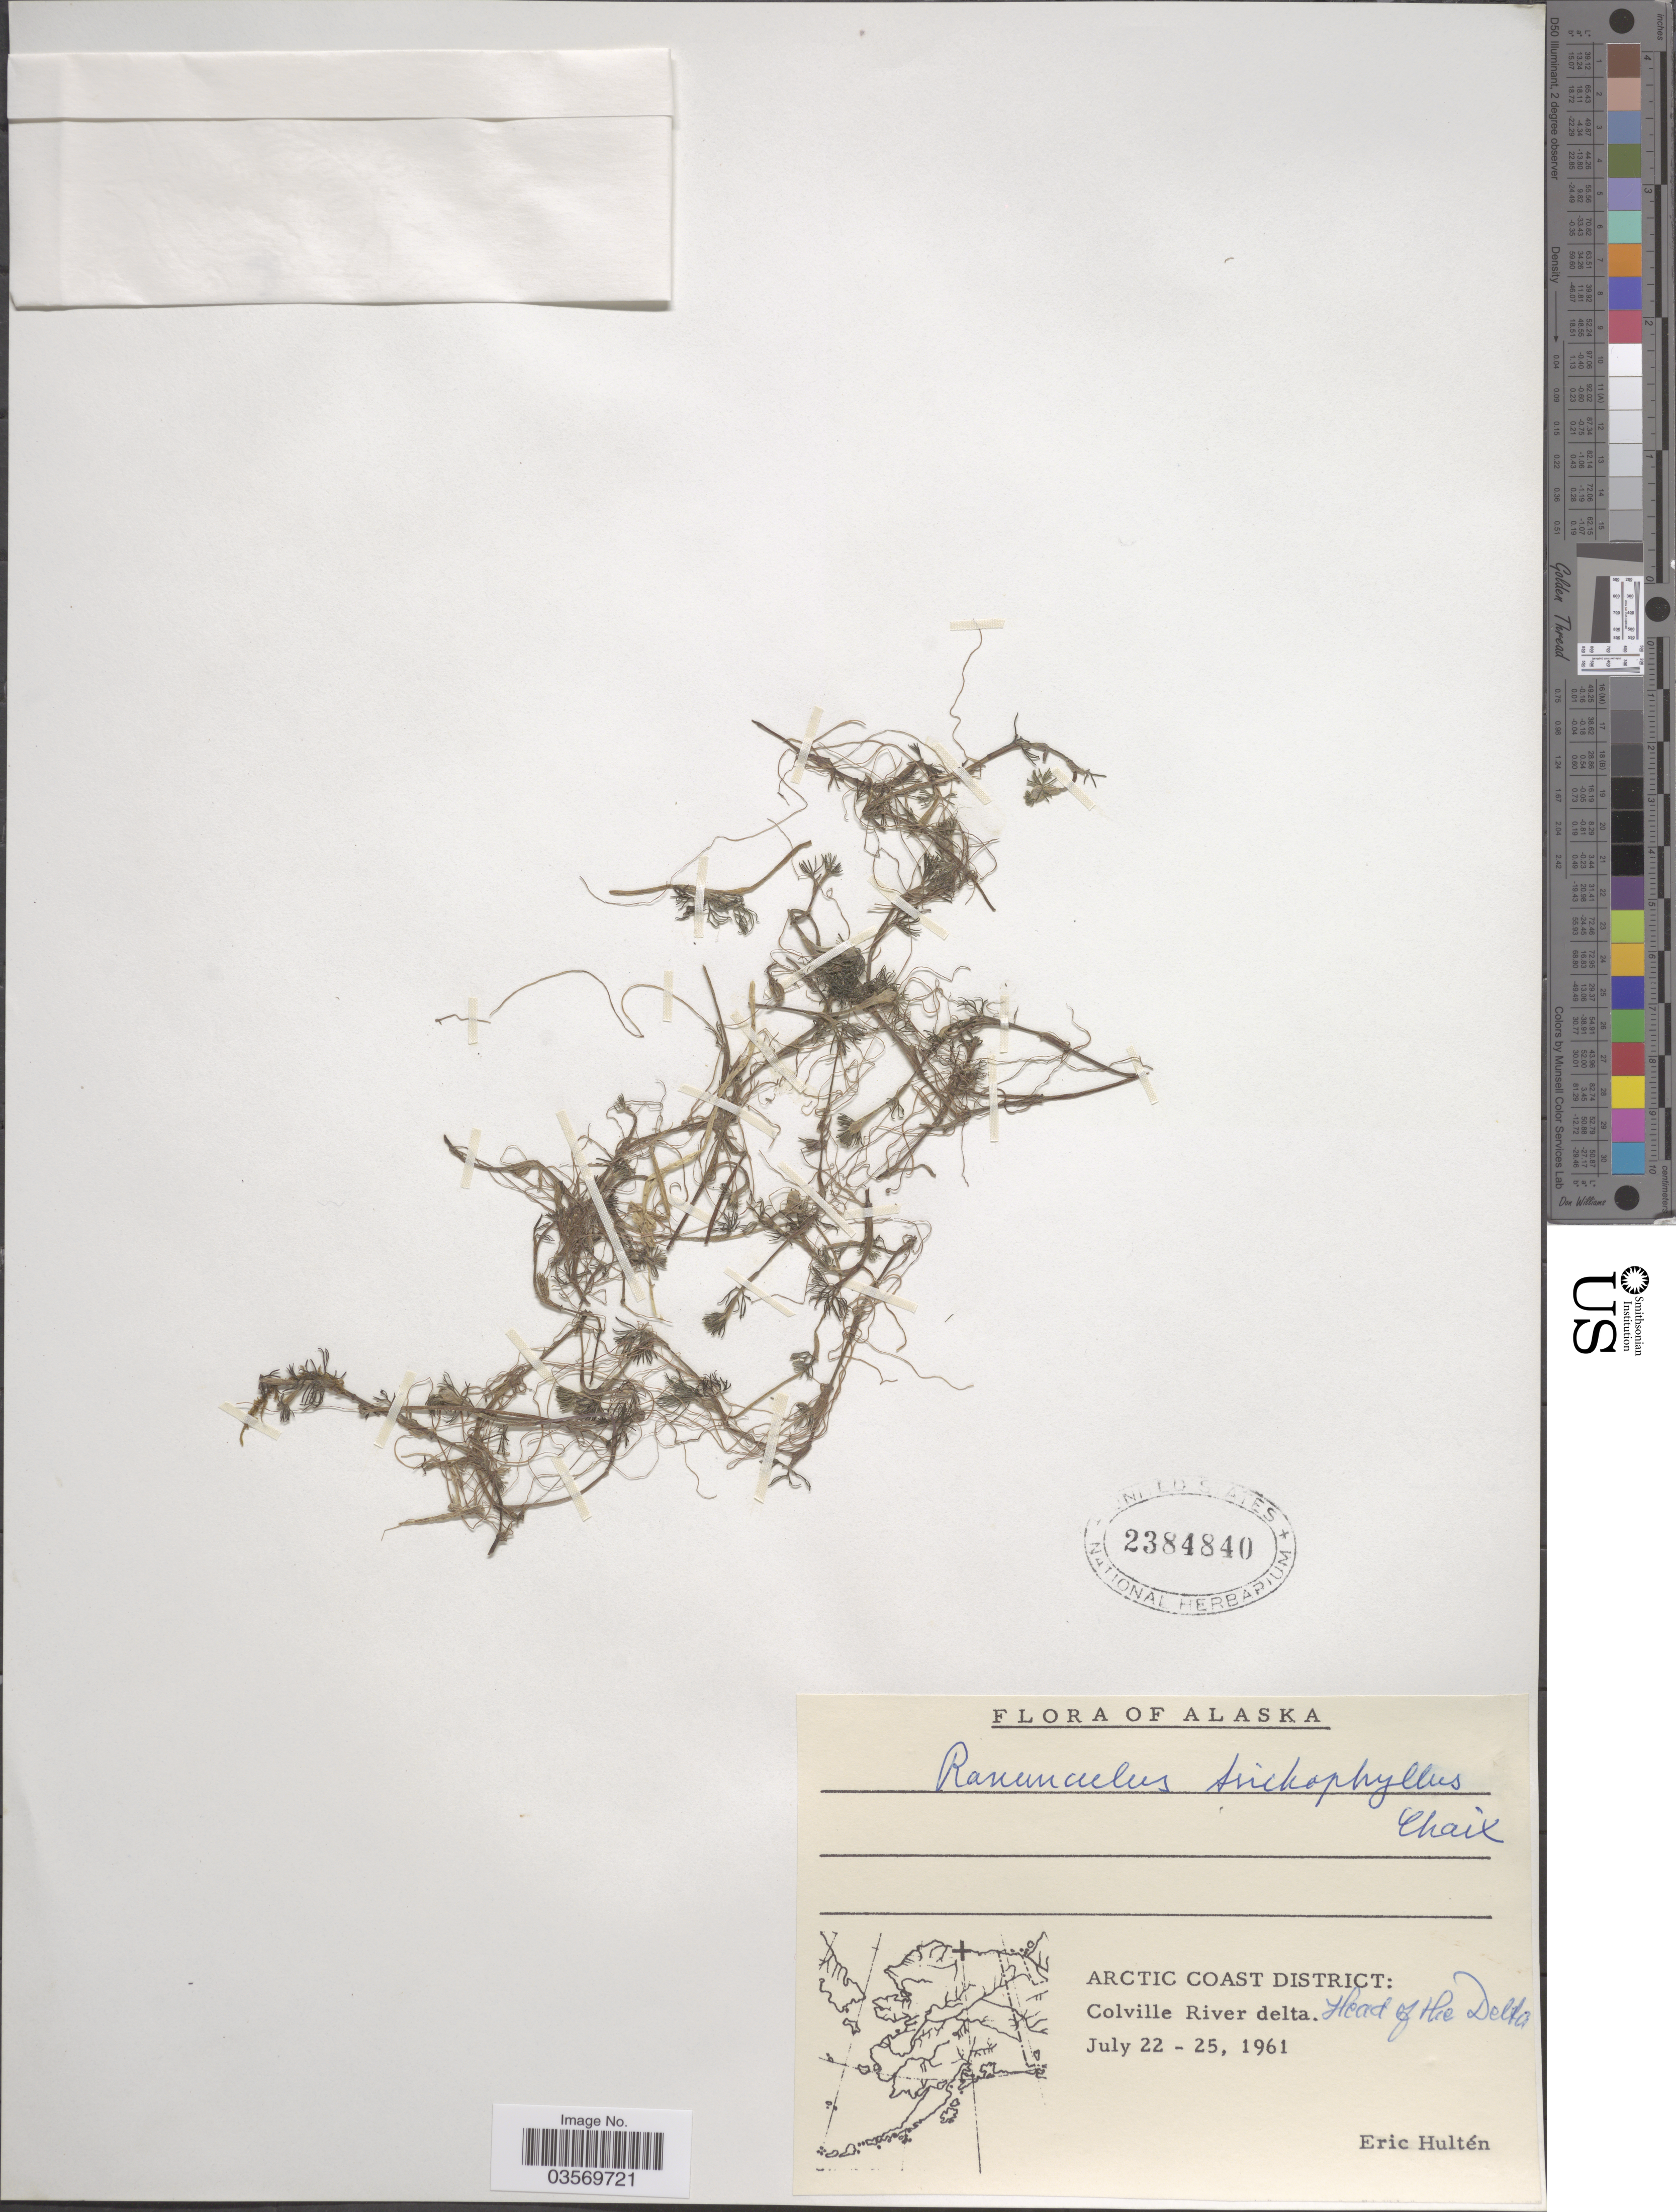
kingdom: Plantae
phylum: Tracheophyta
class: Magnoliopsida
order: Ranunculales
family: Ranunculaceae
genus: Ranunculus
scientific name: Ranunculus trichophyllus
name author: Chaix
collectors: E. G. Hultén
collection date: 1961-07-22/1961-07-25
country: United States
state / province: Alaska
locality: Arctic Coast District: Colville River delta. Head of the Delta.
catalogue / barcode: US 2384840